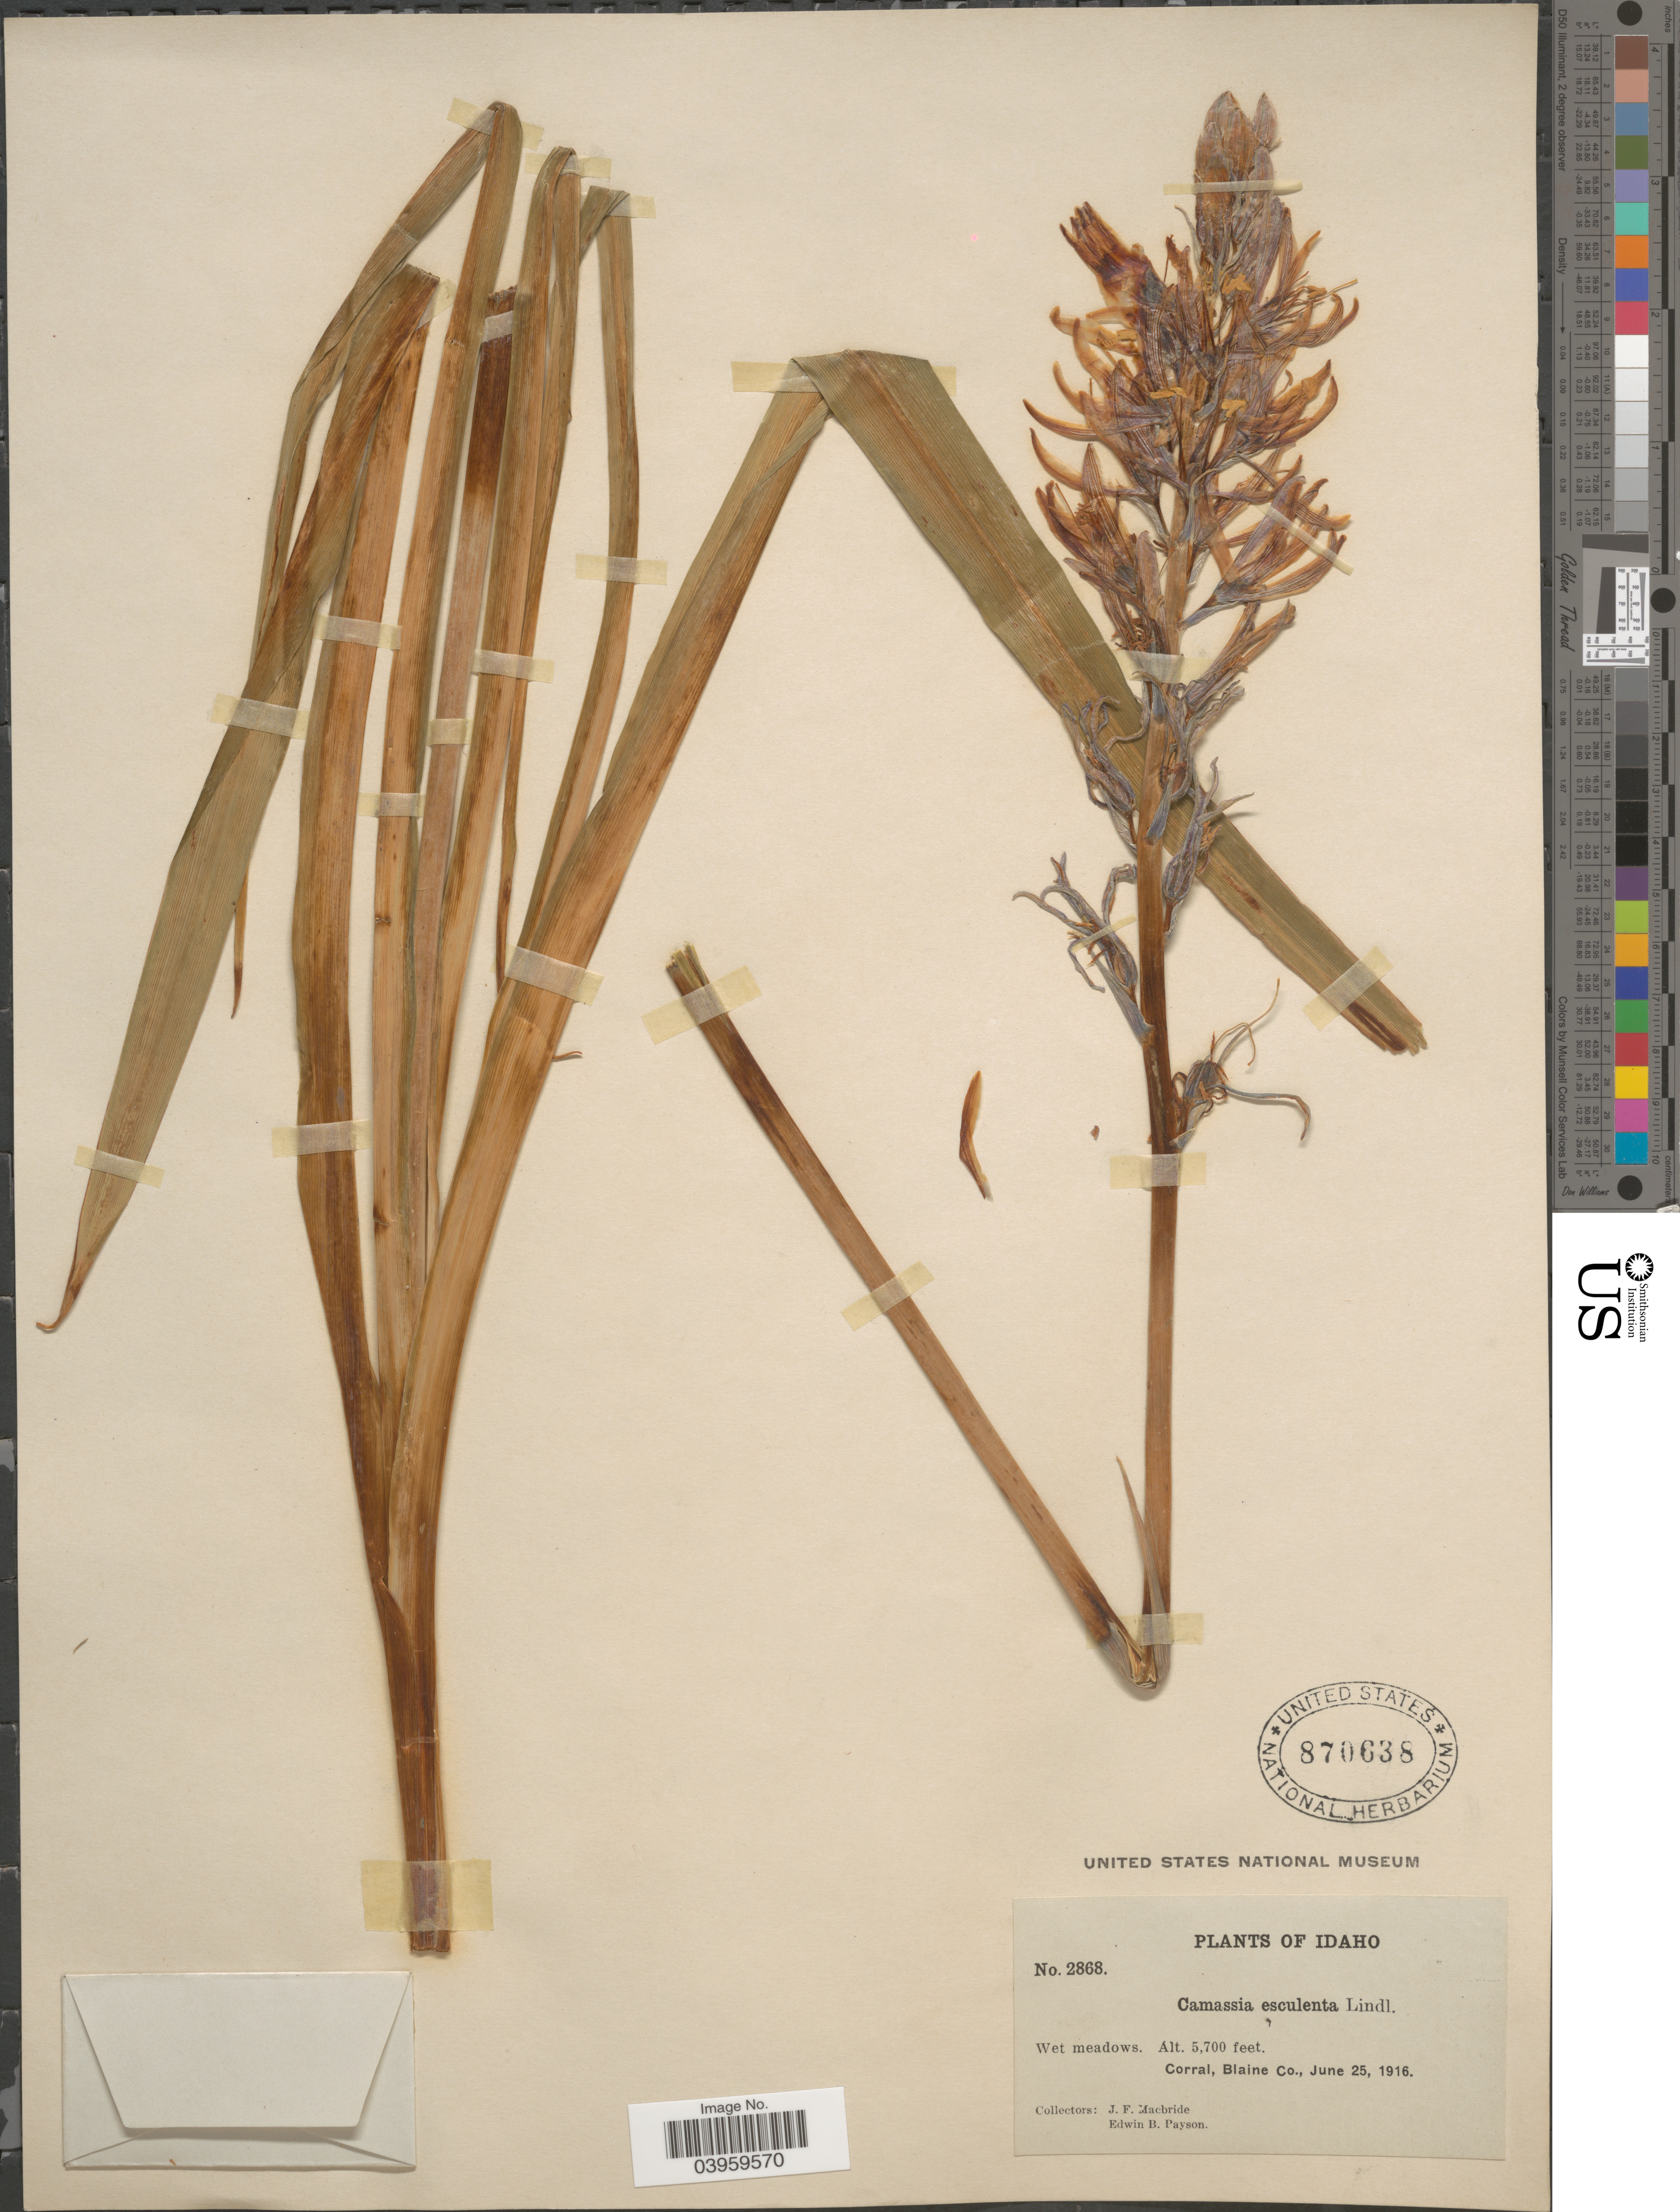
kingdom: Plantae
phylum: Tracheophyta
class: Liliopsida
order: Asparagales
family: Asparagaceae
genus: Camassia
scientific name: Camassia quamash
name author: (Pursh) Greene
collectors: J. F. Macbride & E. B. Payson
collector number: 2868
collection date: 1916-06-25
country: United States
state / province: Idaho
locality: Wet meadows. Corral, Blaine Co.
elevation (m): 1737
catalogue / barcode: US 870638